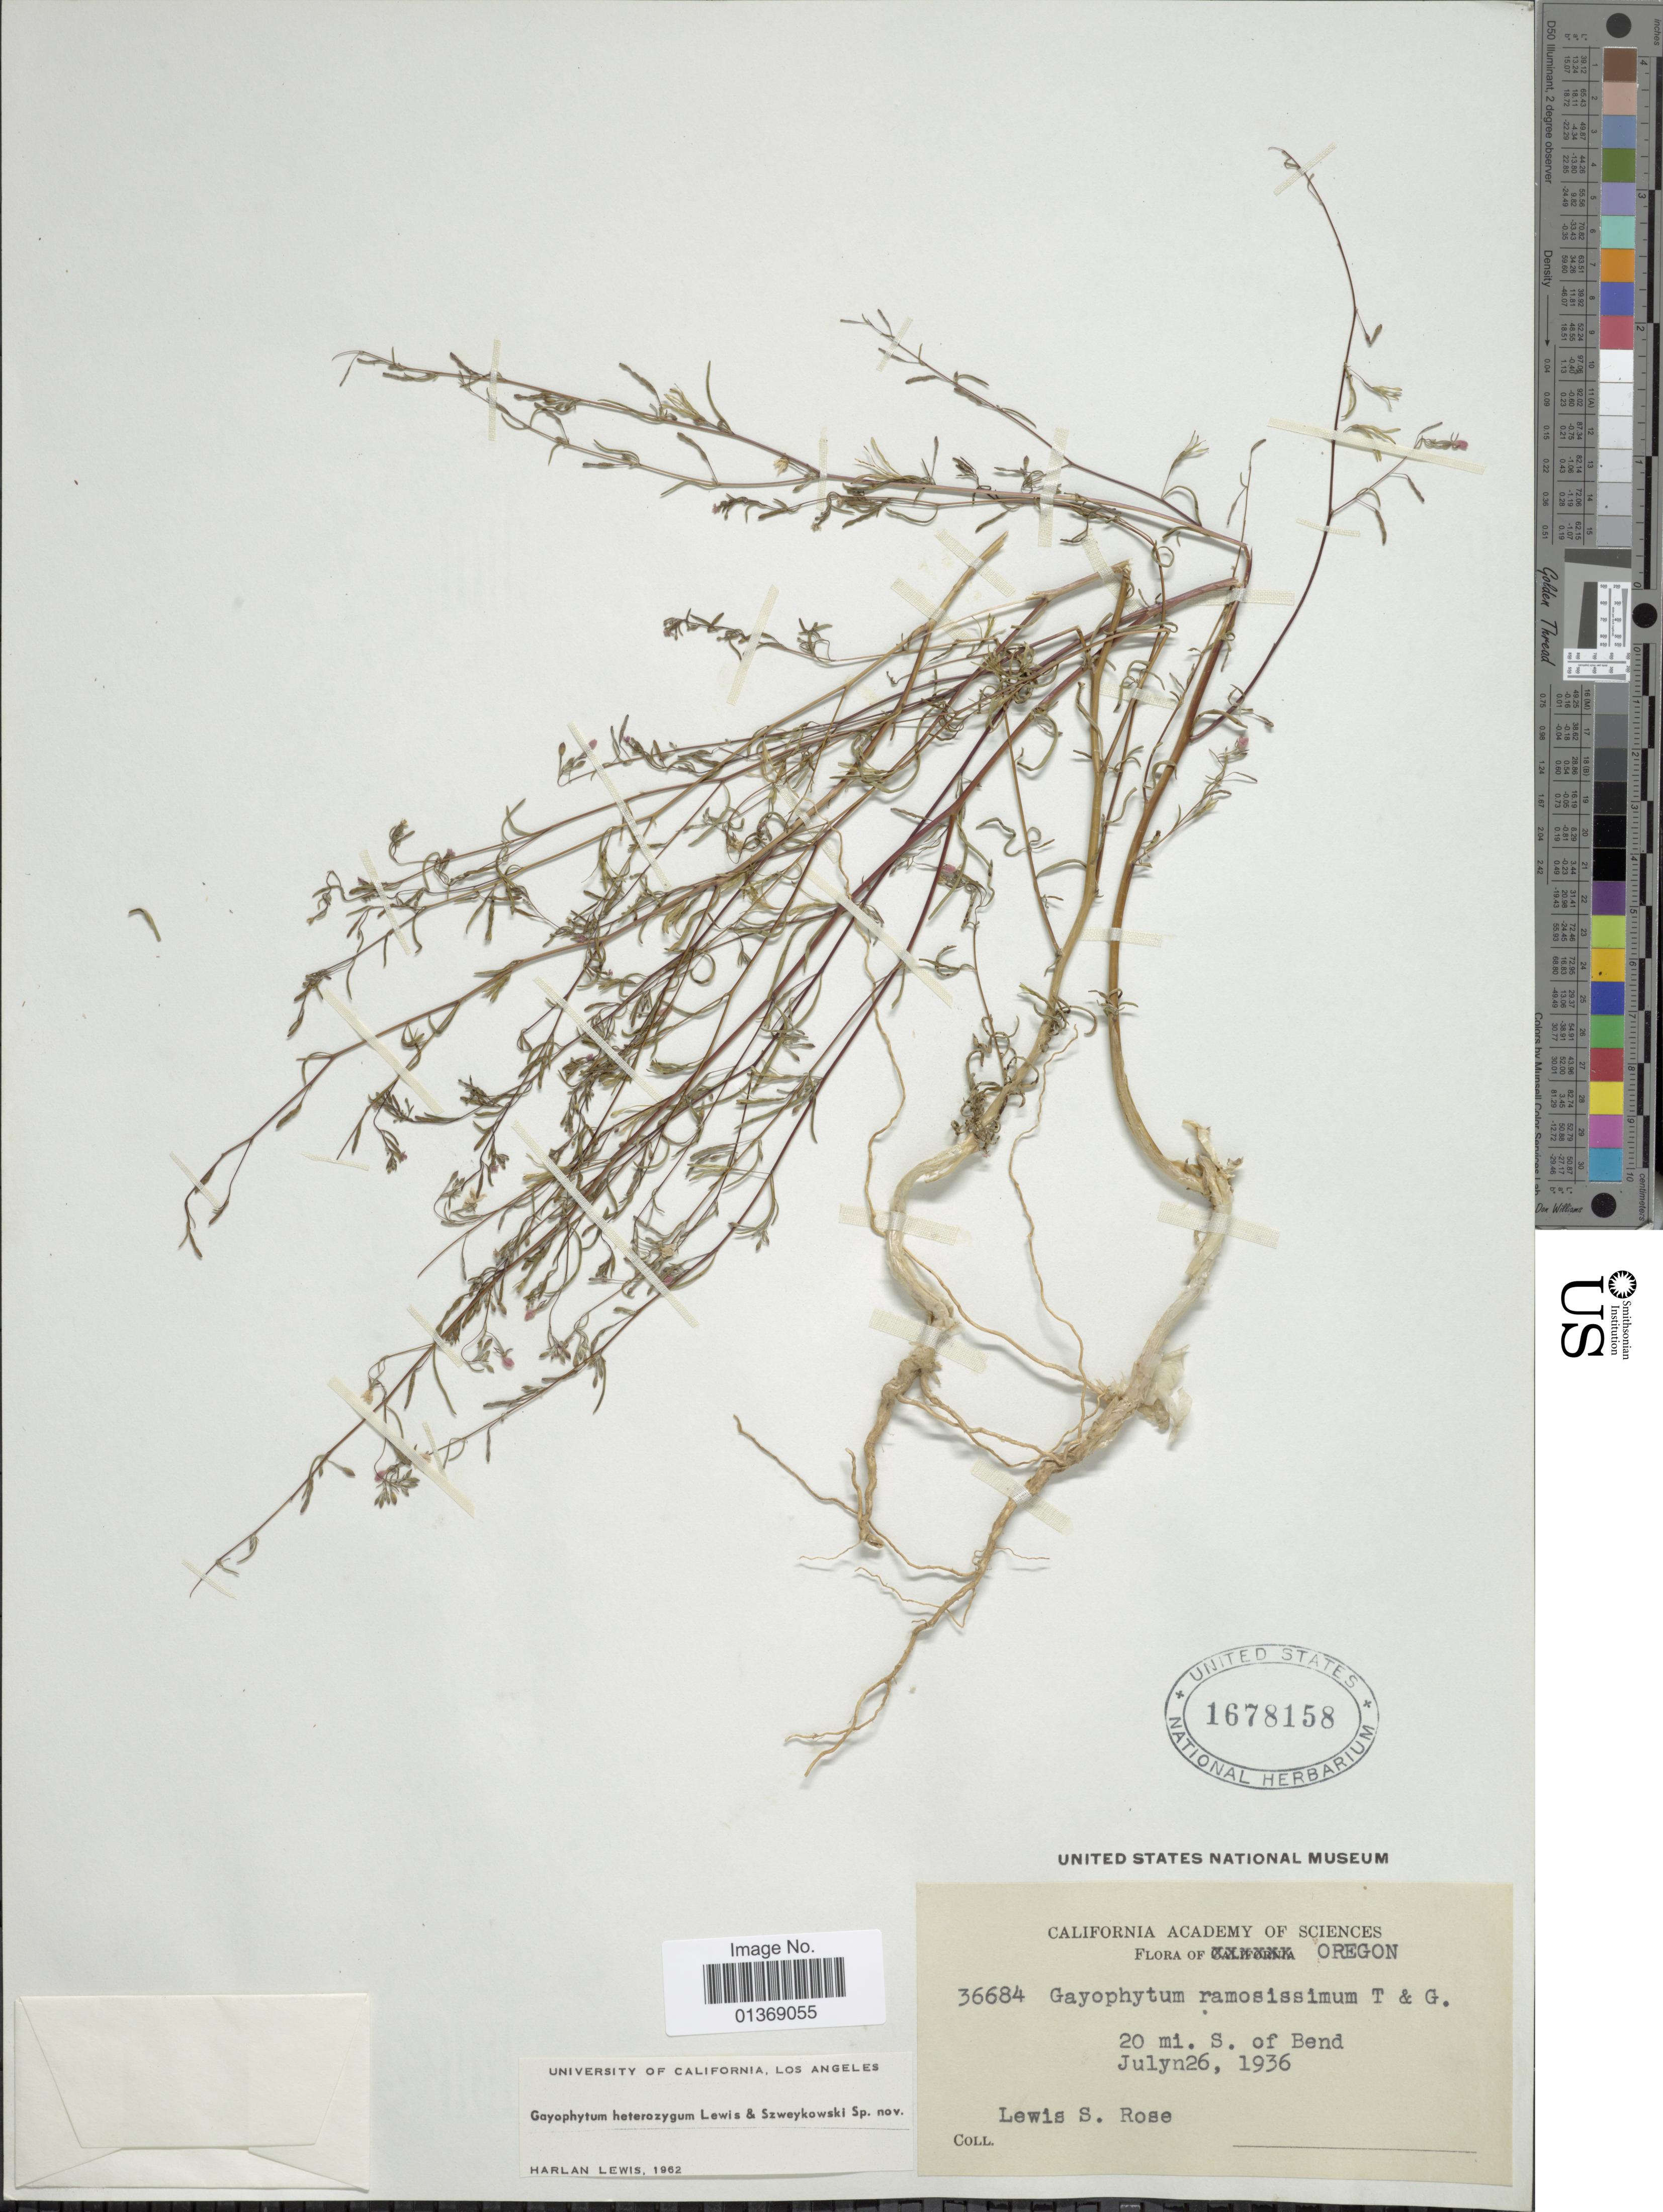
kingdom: Plantae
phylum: Tracheophyta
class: Magnoliopsida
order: Myrtales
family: Onagraceae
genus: Gayophytum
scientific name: Gayophytum heterozygum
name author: F. H. Lewis & Szweyk.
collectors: L. S. Rose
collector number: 36684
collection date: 1936-07-26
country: United States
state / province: Oregon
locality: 20 mi. S. of Bend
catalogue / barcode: US 1678158